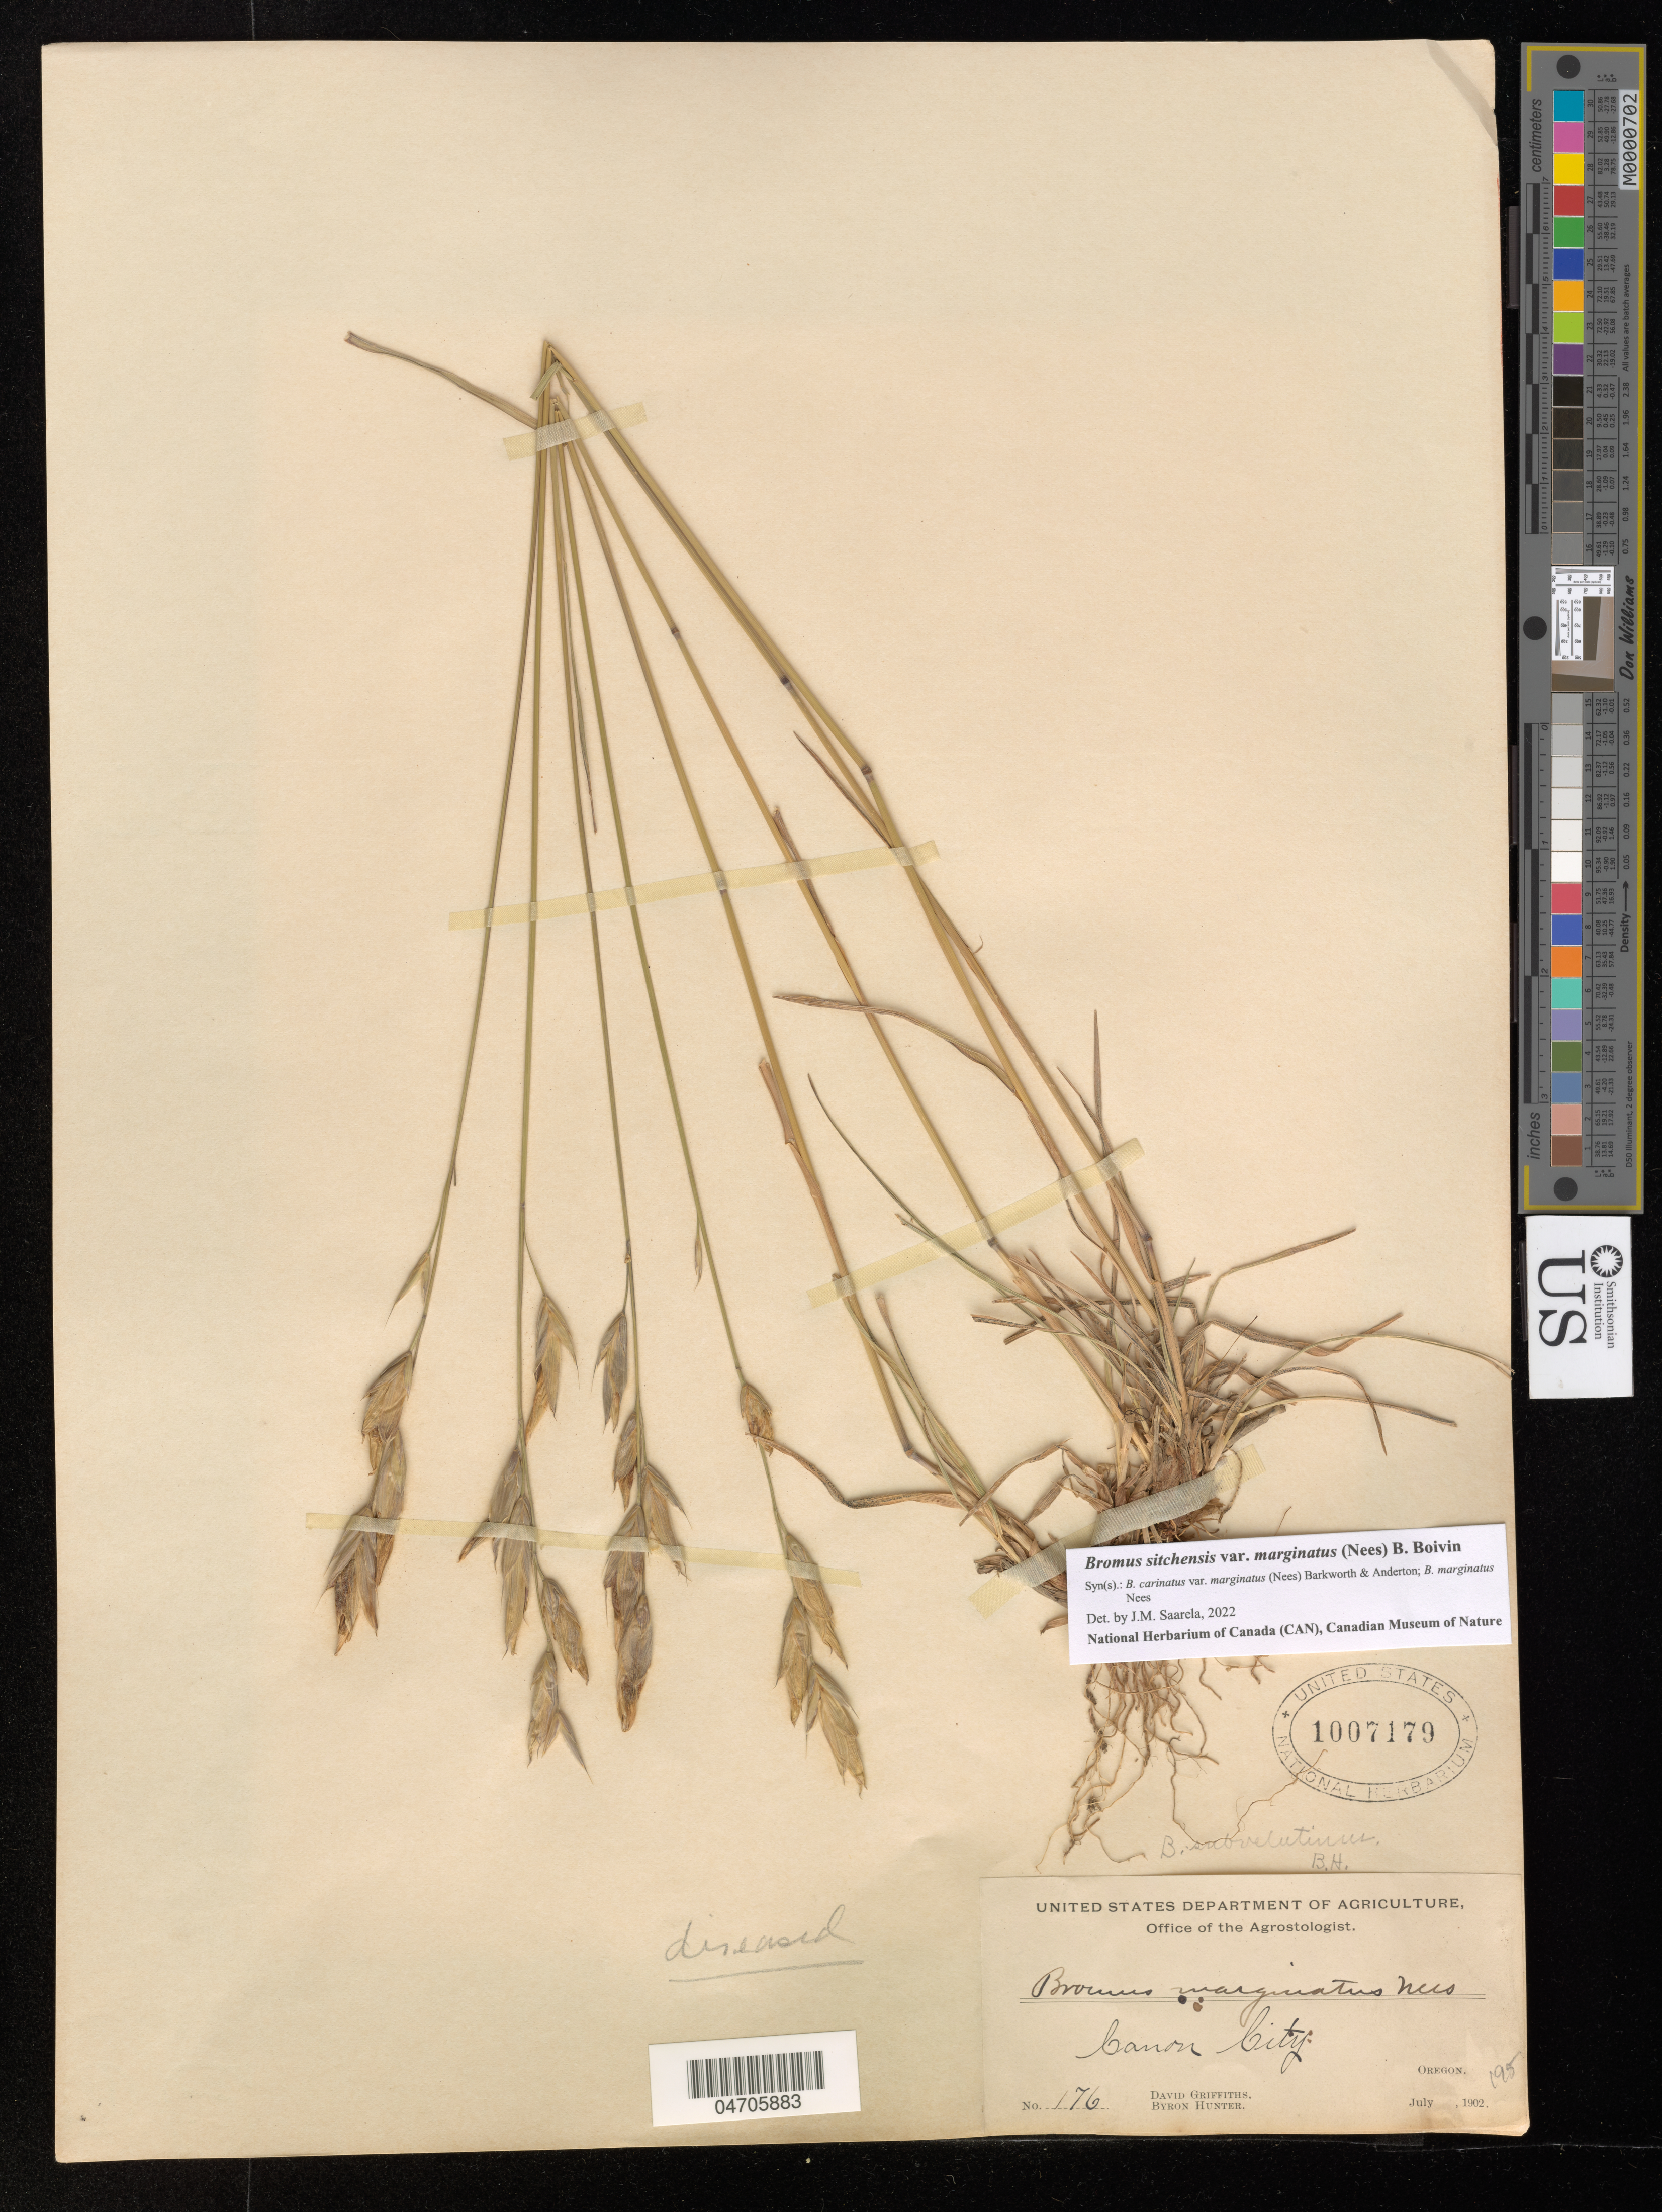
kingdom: Plantae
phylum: Tracheophyta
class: Liliopsida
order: Poales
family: Poaceae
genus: Bromus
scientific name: Bromus sitchensis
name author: Trin. in Bong.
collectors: D. Griffiths & B. Hunter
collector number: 176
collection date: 1902-07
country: United States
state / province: Oregon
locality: Canon City.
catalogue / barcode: US 1007179